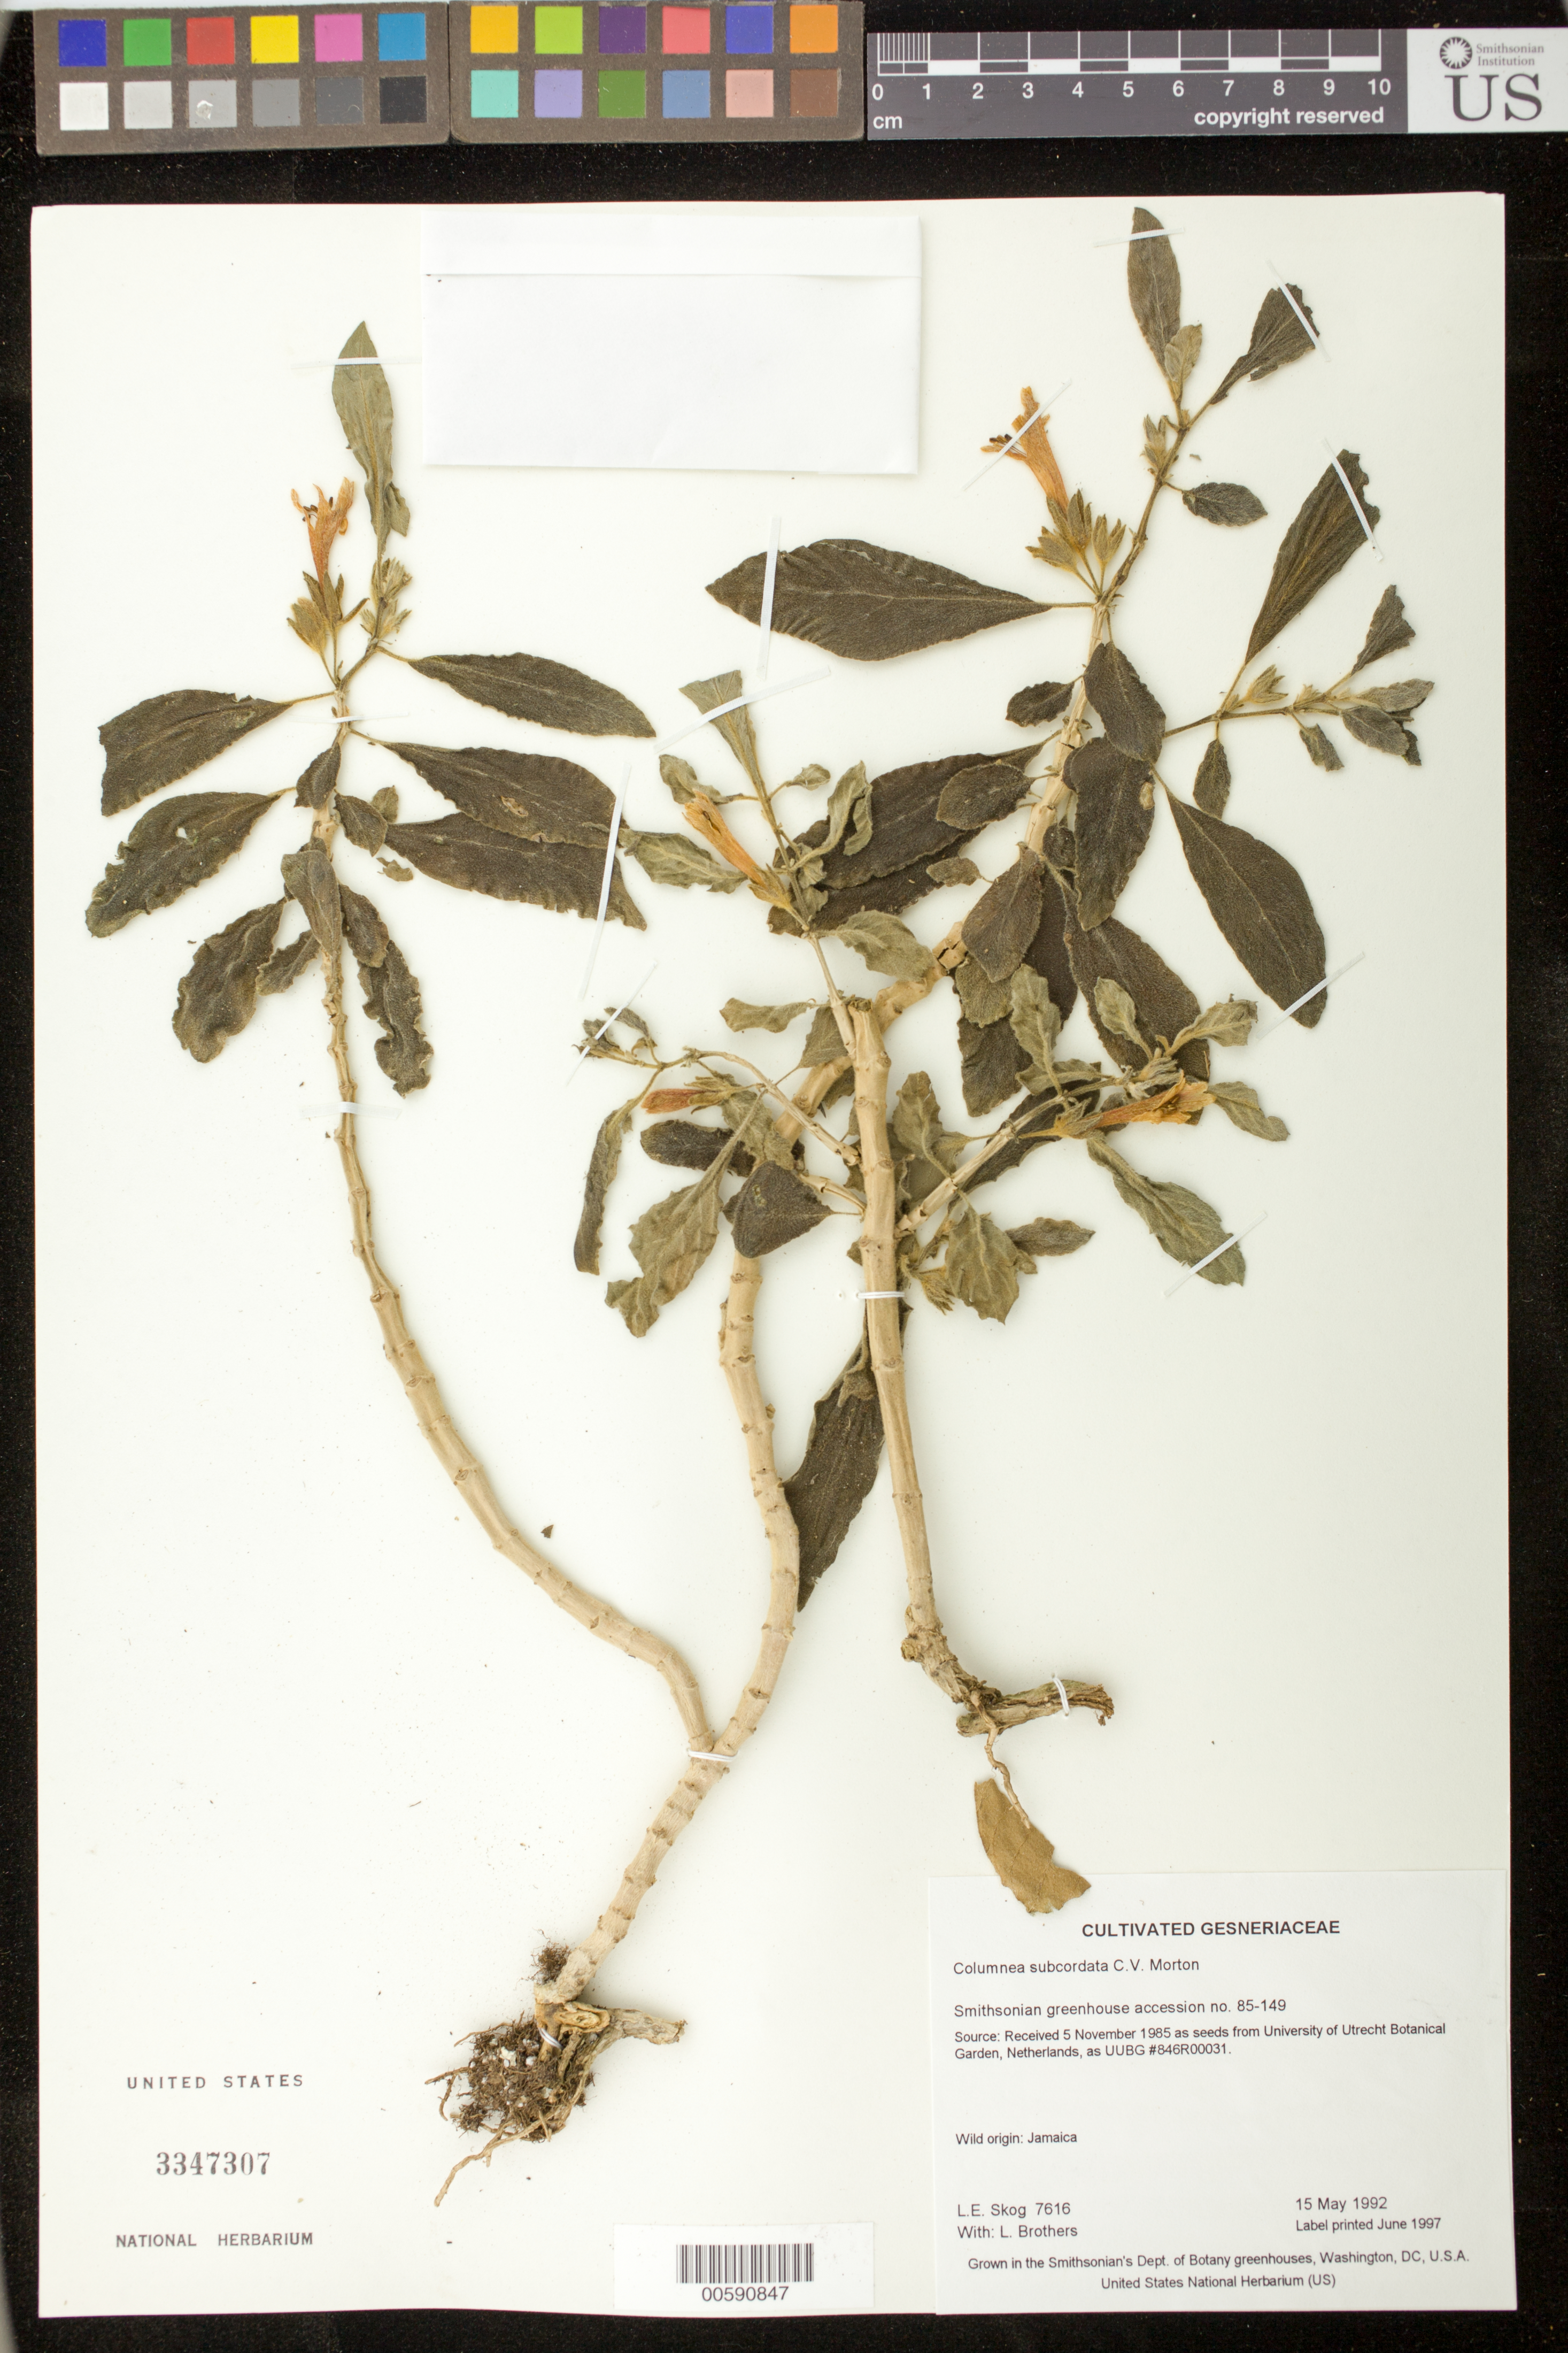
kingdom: Plantae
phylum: Tracheophyta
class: Magnoliopsida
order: Lamiales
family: Gesneriaceae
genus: Columnea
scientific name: Columnea subcordata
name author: C.V. Morton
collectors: L. E. Skog & L. Brothers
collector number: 7616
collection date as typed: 15 May 1992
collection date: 1992-05-15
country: Jamaica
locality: Grown in the Smithsonian's Dept. of Botany greenhouses, Washington, DC, U.S.A.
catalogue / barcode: US 3347307